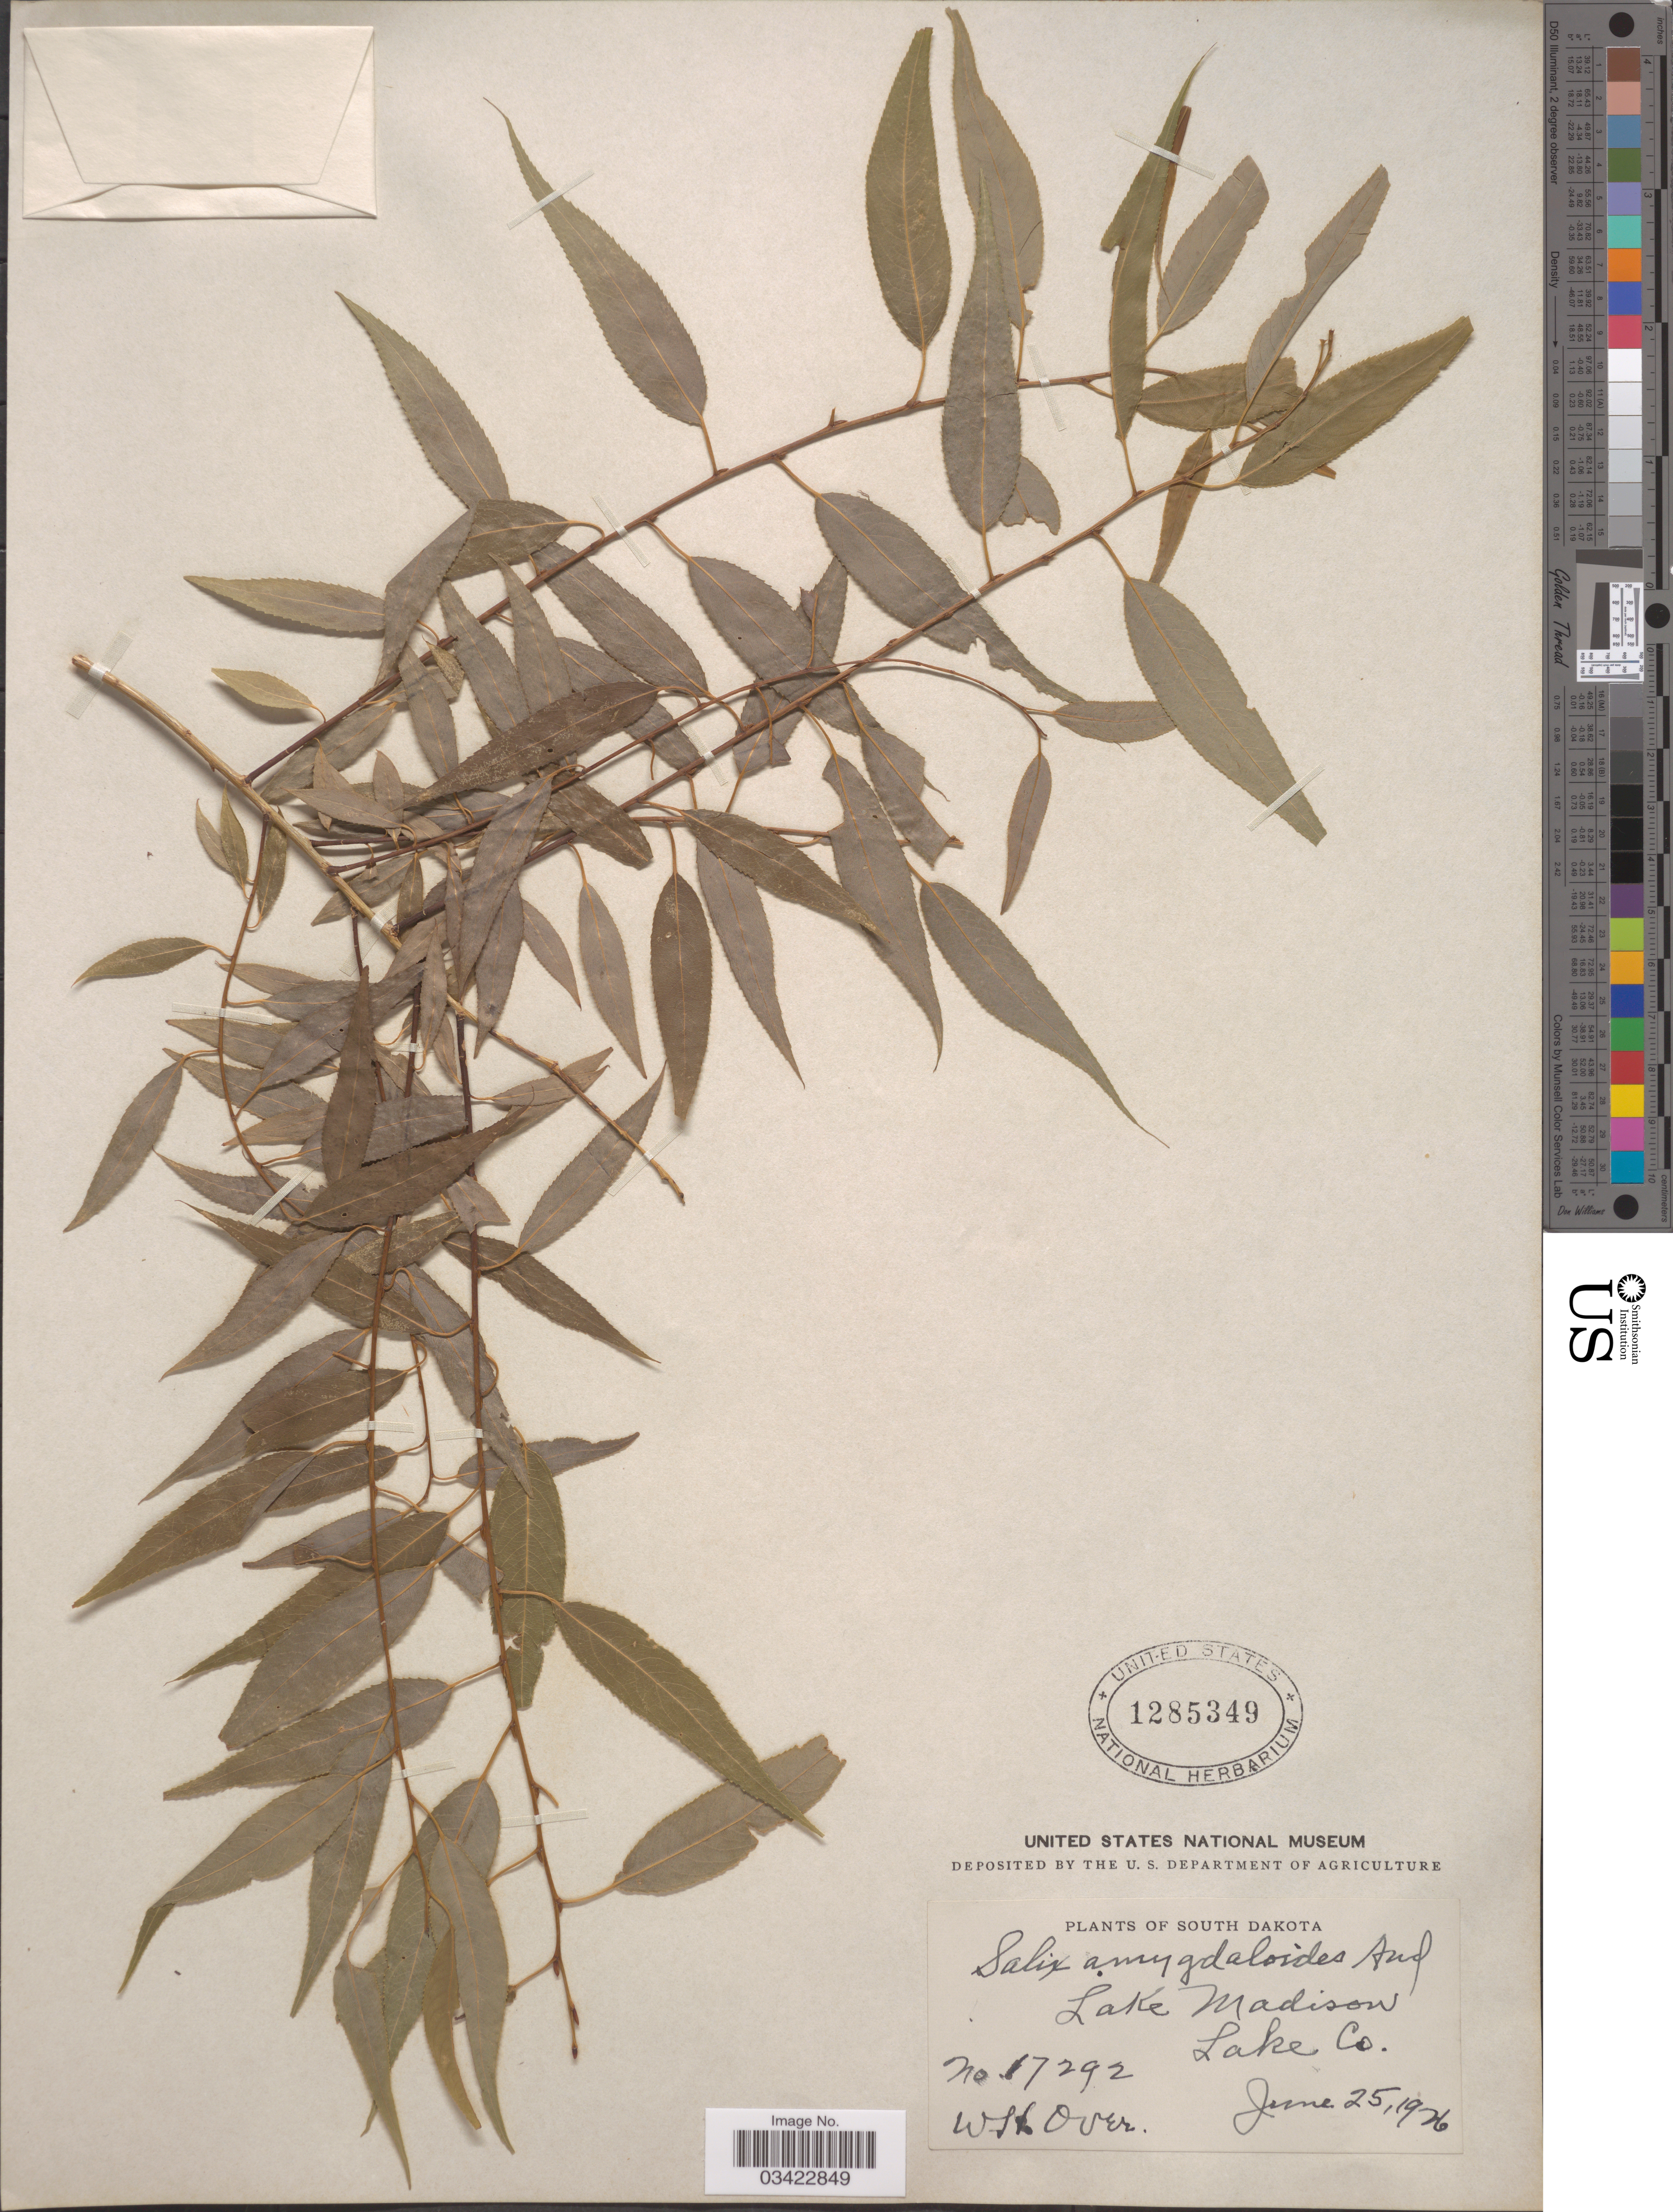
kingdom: Plantae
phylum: Tracheophyta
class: Magnoliopsida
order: Malpighiales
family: Salicaceae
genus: Salix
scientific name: Salix amygdaloides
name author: Andersson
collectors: W. Over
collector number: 17292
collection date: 1926-06-25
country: United States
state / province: South Dakota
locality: Lake Madison Lake Co.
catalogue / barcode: US 1285349